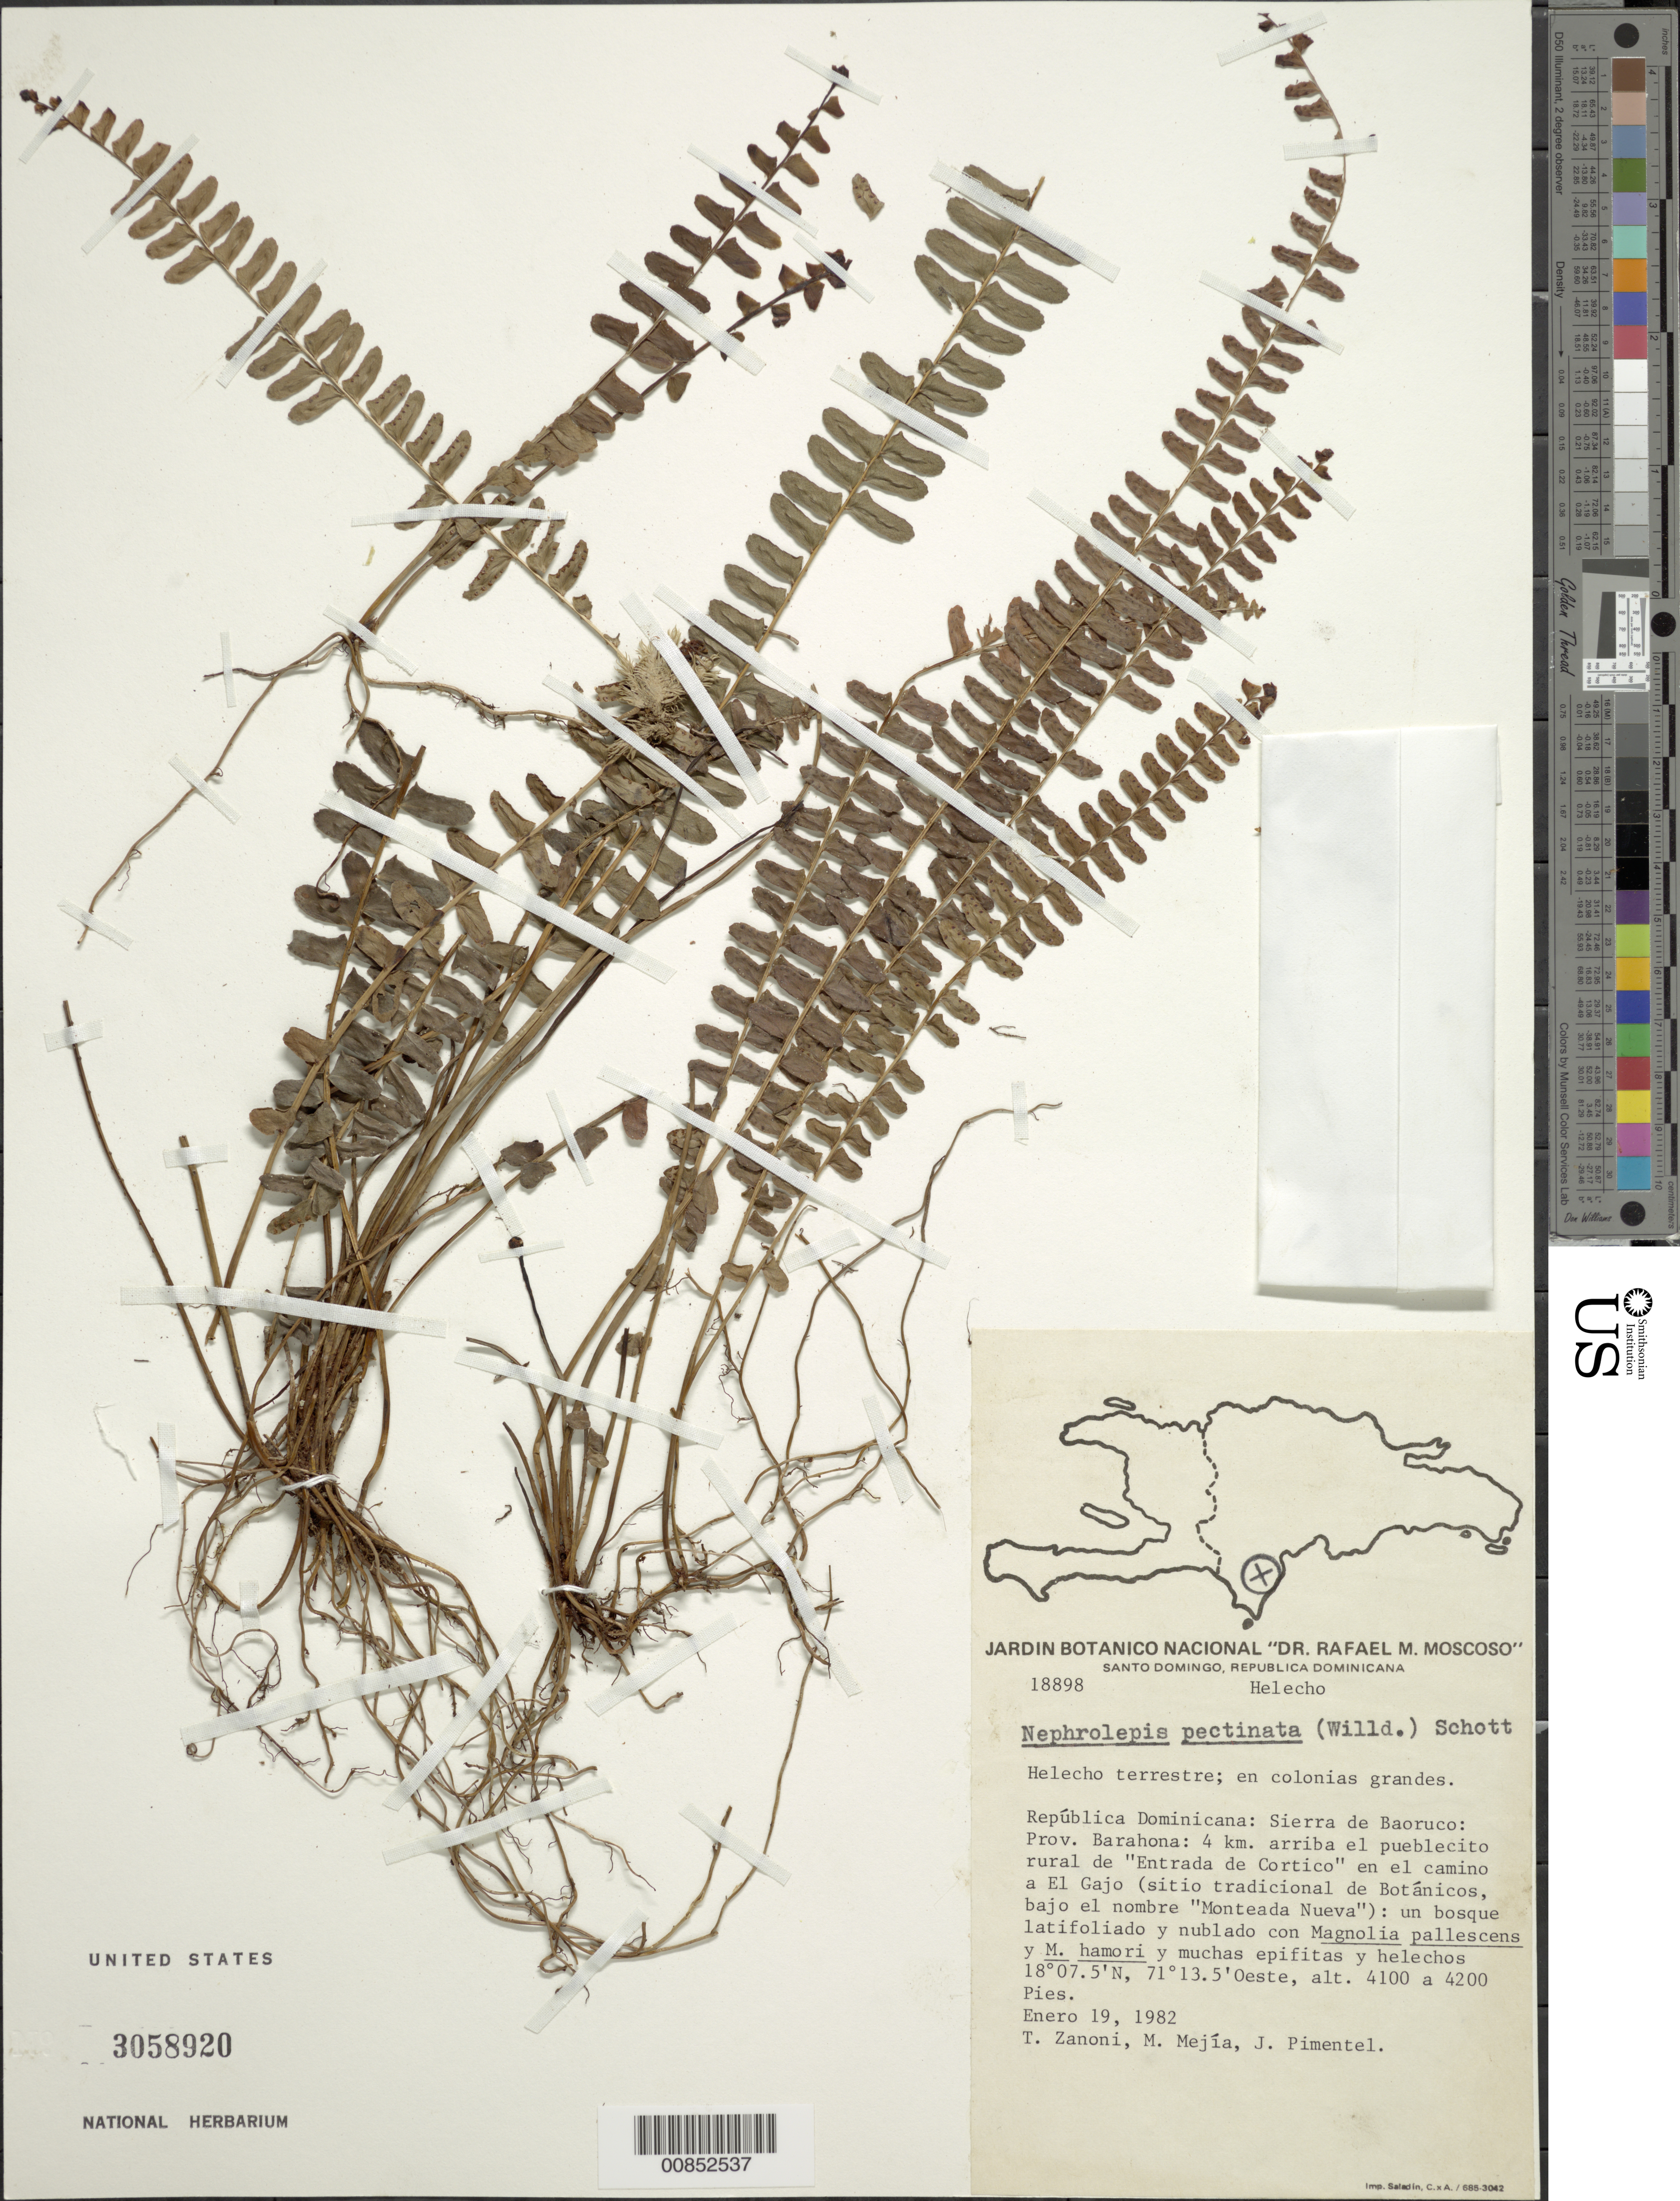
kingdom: Plantae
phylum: Tracheophyta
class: Polypodiopsida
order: Polypodiales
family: Nephrolepidaceae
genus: Nephrolepis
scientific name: Nephrolepis pectinata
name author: (Willd.) Schott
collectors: T. A. Zanoni, M. Mejia & J. Pimentel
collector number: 18898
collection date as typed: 19 Jan 1982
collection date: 1982-01-19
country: Dominican Republic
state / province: Barahona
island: Hispaniola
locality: Sierra de Baoruco, 4 km arriba el pueblecito rural de "Entrada de Cortico", el camino a El Gajo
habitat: Bosque latifoliado y nublado con Magnolia y muchas epifitas y helechos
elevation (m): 1250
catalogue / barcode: US 3058920